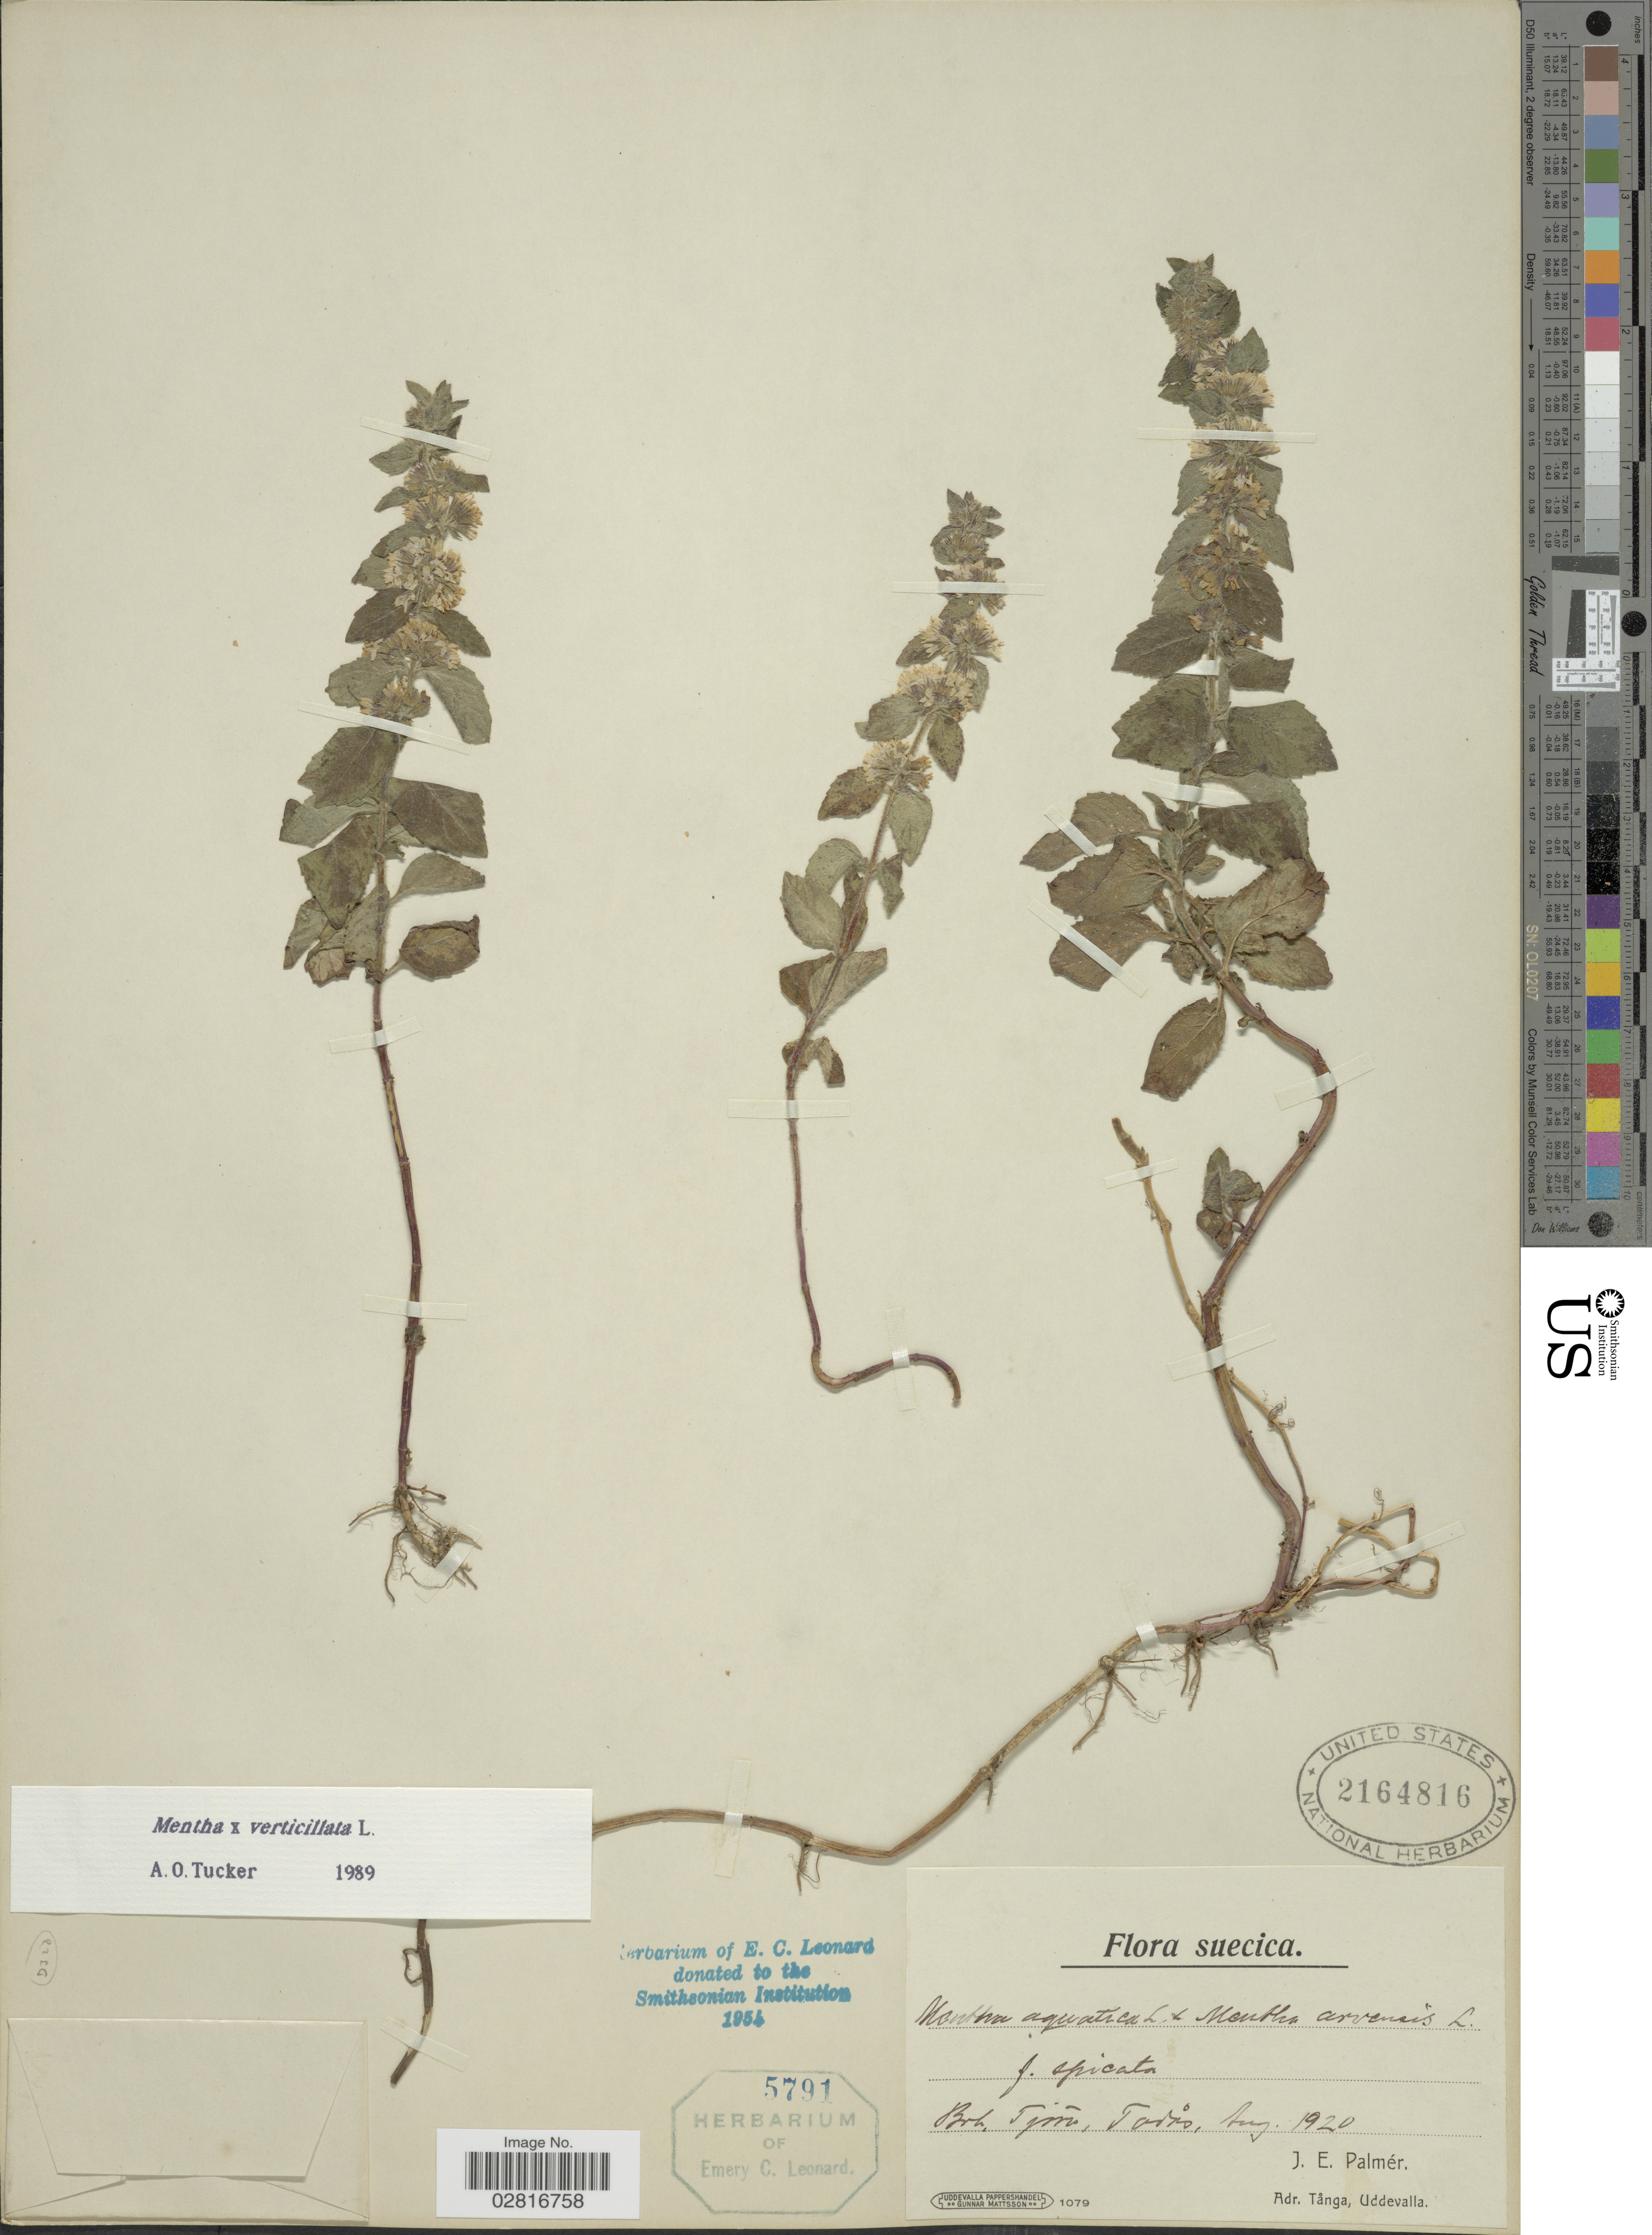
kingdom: Plantae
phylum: Tracheophyta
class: Magnoliopsida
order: Lamiales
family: Lamiaceae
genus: Mentha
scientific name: Mentha x verticillata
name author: L.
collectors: J. E. Palmér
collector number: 1079?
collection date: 1920-08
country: Sweden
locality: Suecica, Boh, Tjörn, Torsås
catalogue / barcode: US 2164816